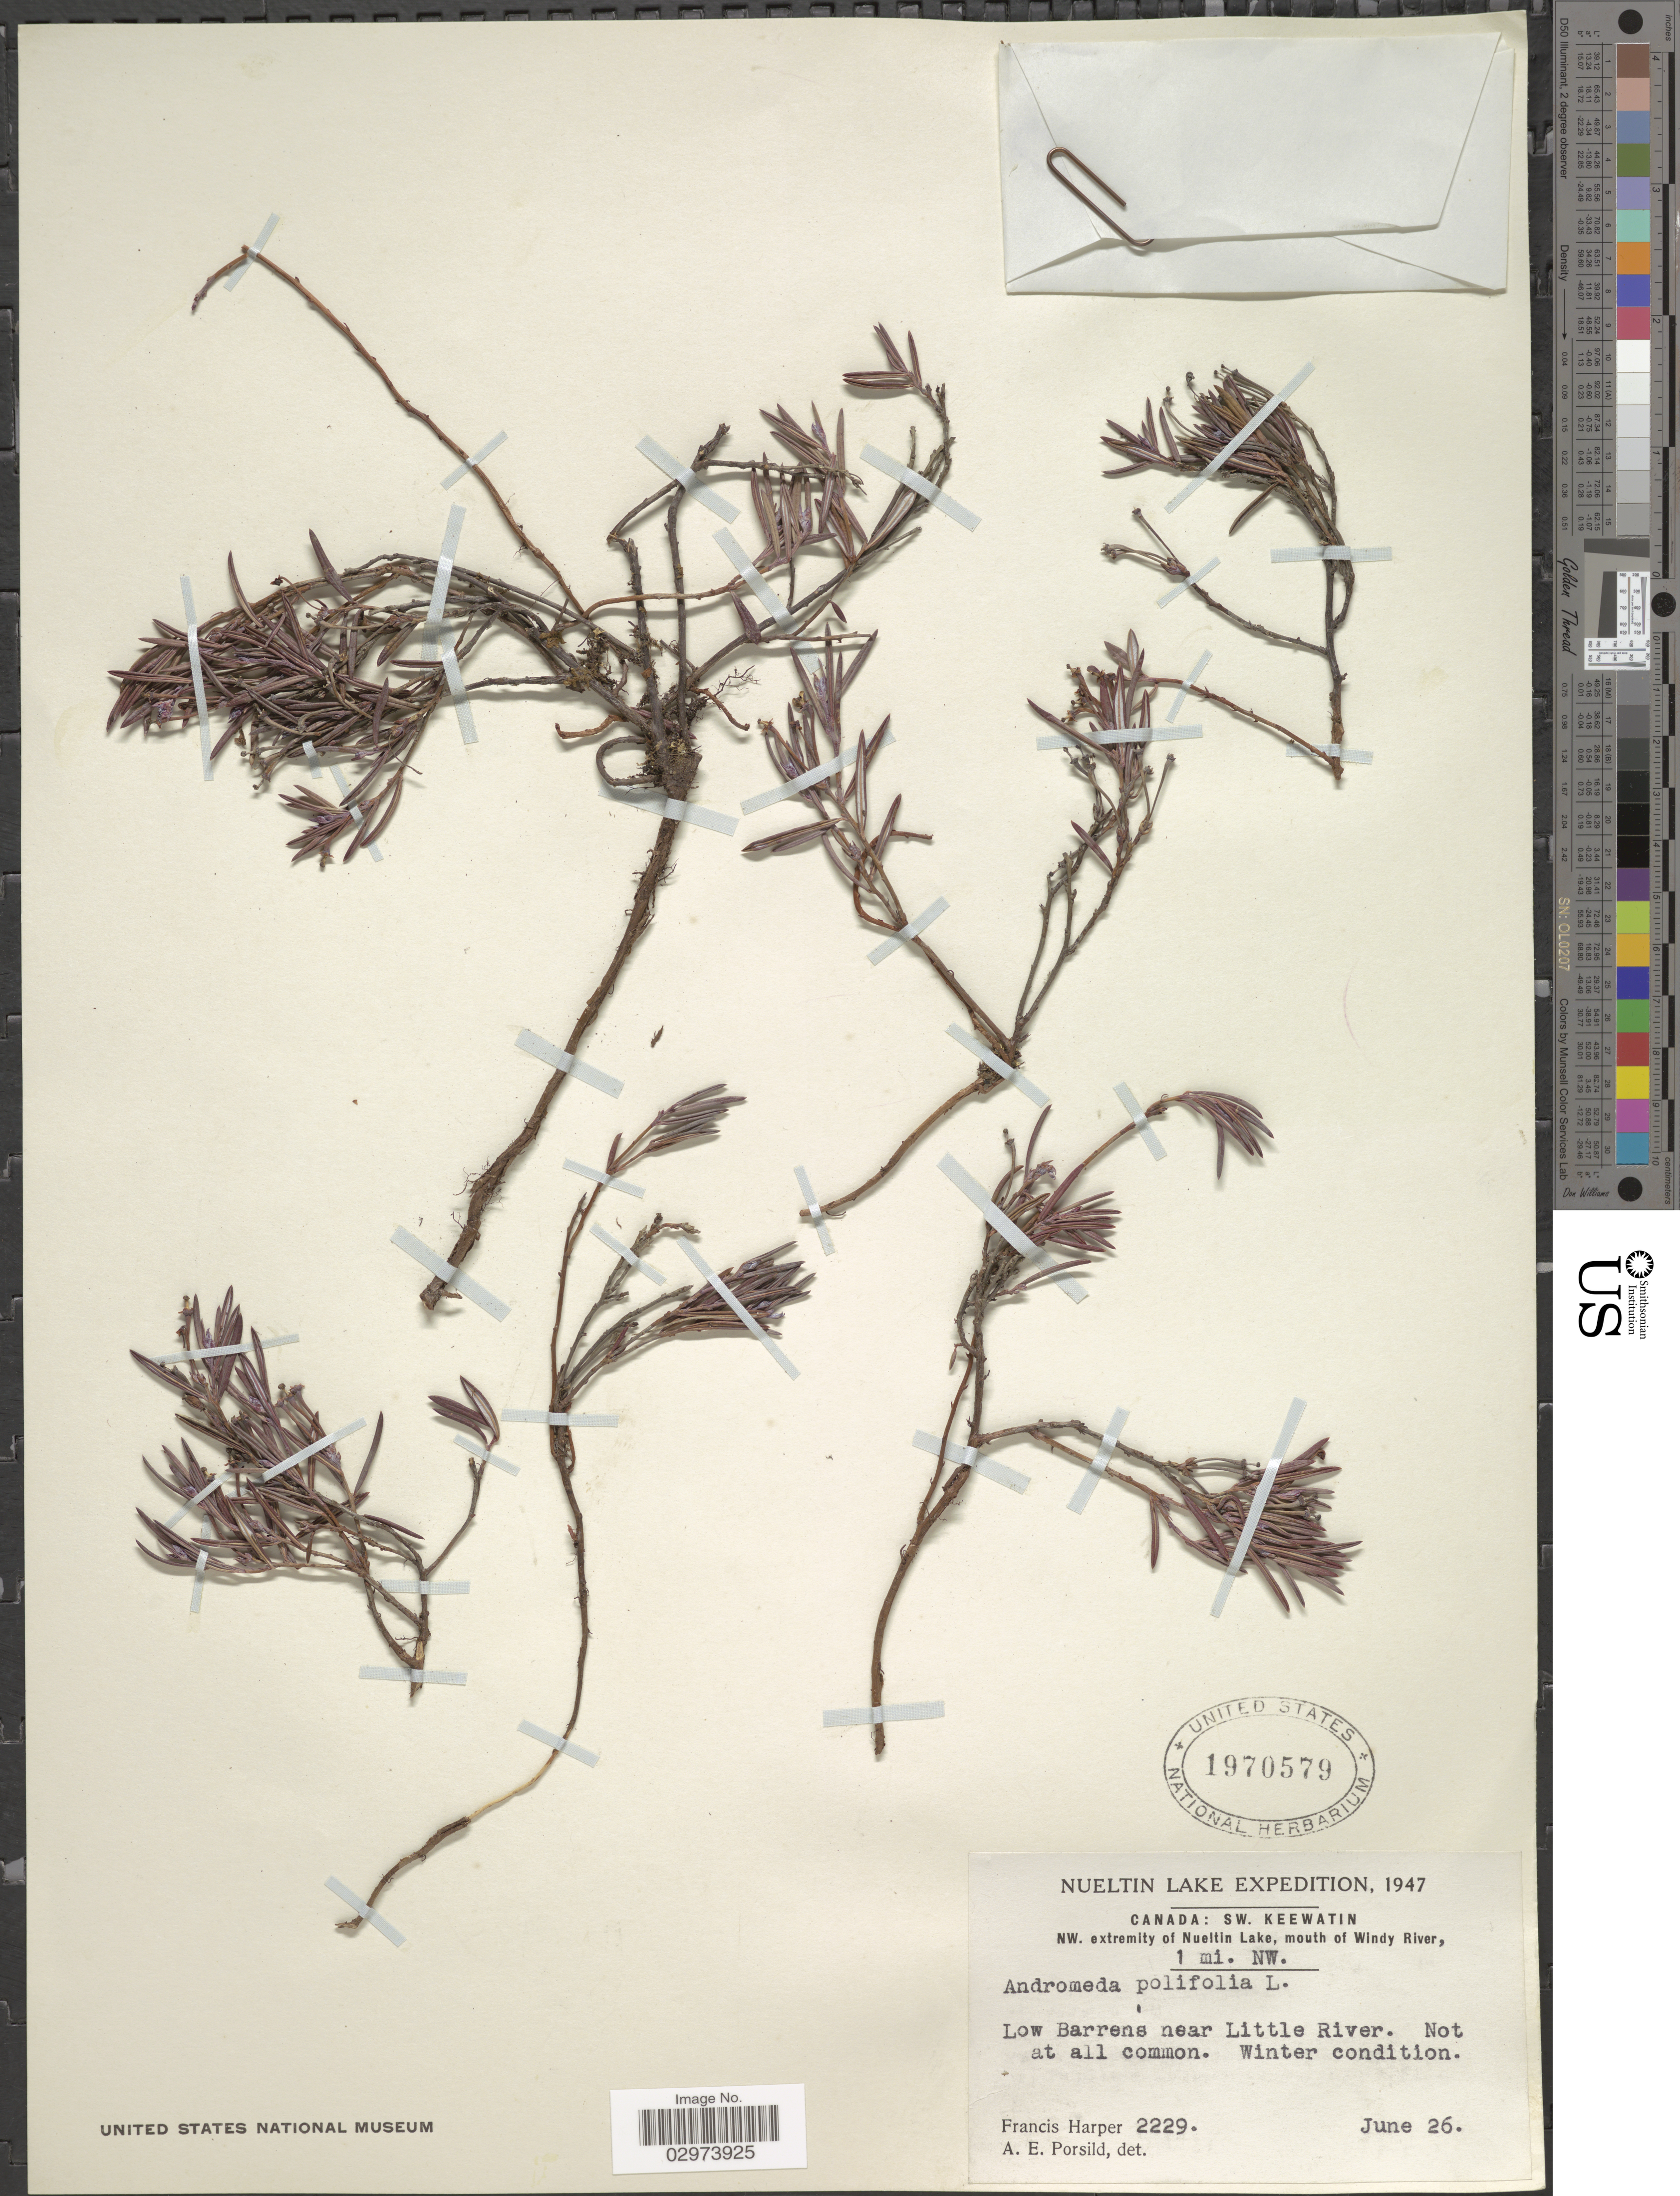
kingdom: Plantae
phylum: Tracheophyta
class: Magnoliopsida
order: Ericales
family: Ericaceae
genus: Andromeda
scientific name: Andromeda polifolia var. latifolia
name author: Aiton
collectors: F. Harper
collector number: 2229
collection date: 1947-06-26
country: Canada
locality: Nueltin Lake. SW. Keewatin. NW. extremity of Nueltin Lake, mouth of Windy River, 1 mi. NW. Low Barrens near Little River.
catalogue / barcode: US 1970579